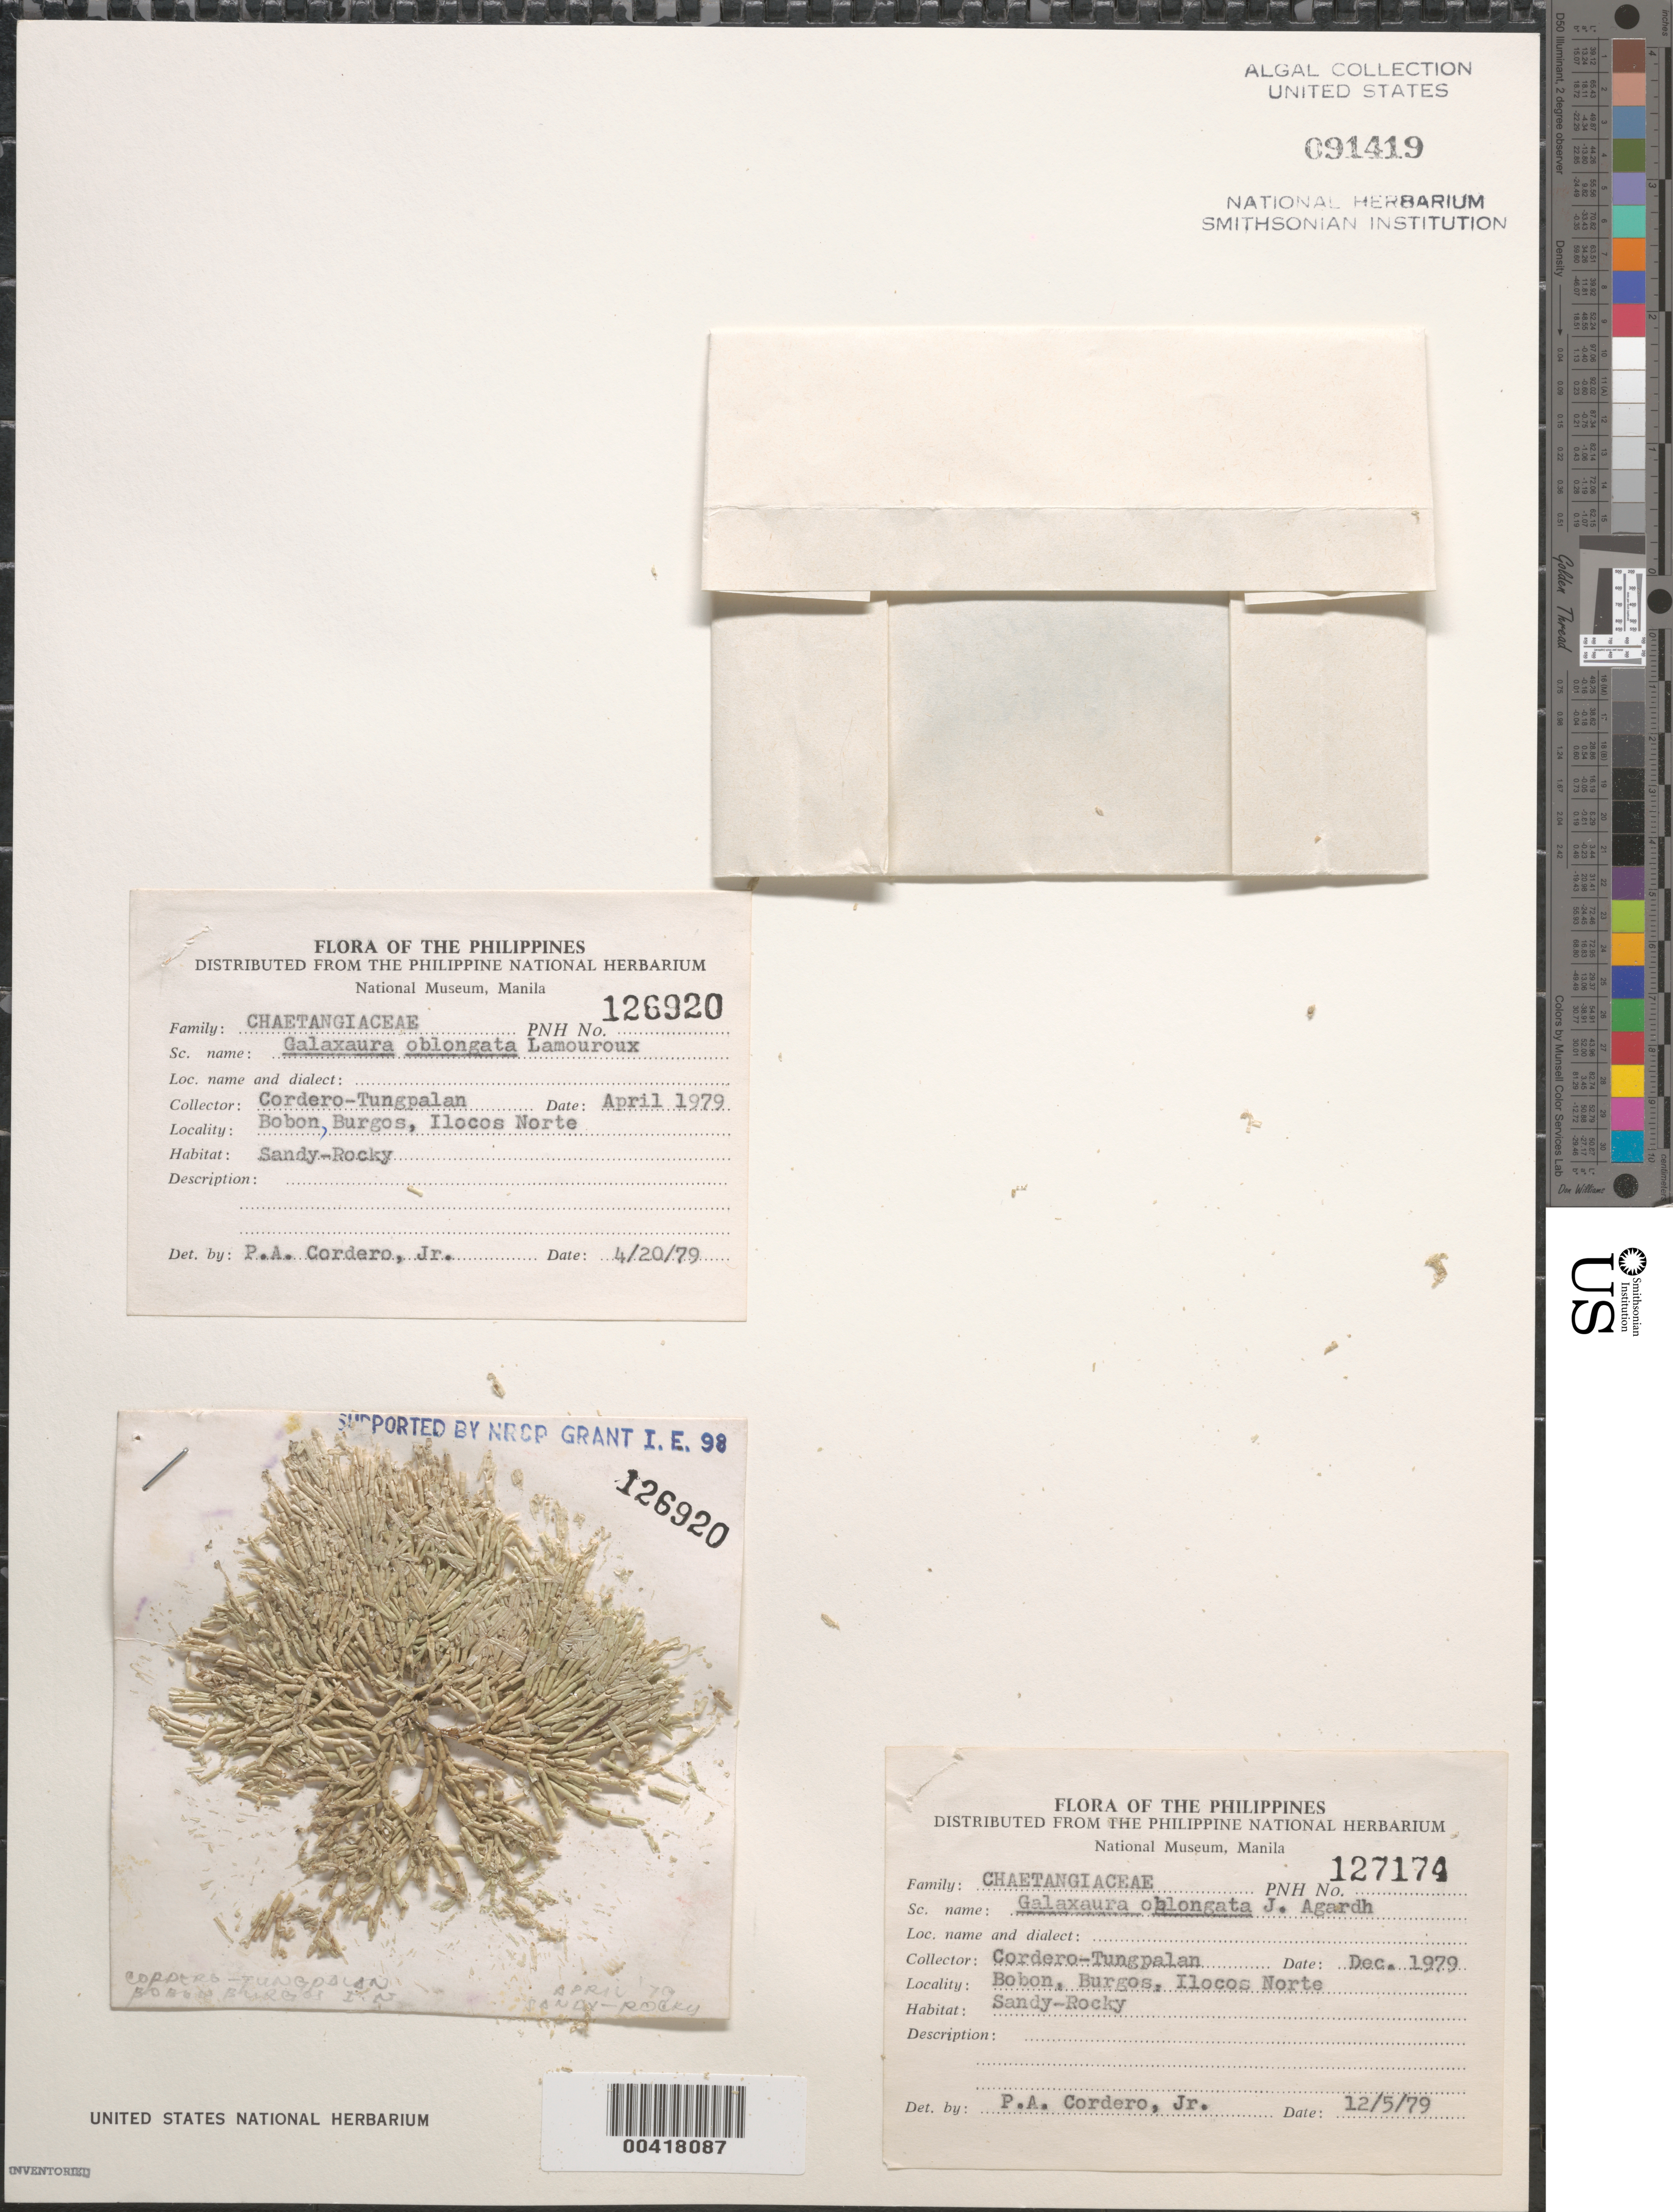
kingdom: Plantae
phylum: Rhodophyta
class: Florideophyceae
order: Nemaliales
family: Galaxauraceae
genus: Tricleocarpa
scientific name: Tricleocarpa fragilis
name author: (L.) Huisman & R.A. Towns.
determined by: Algae name updating Project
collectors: P. A. Cordero & A. Tungpalan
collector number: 126920 & 127174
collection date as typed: Apr 1979 AND -- Dec 1979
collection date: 1979-04,1979-12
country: Philippines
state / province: Ilocos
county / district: Ilocos Norte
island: Luzon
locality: Bobon, Burgos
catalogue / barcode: US 91419